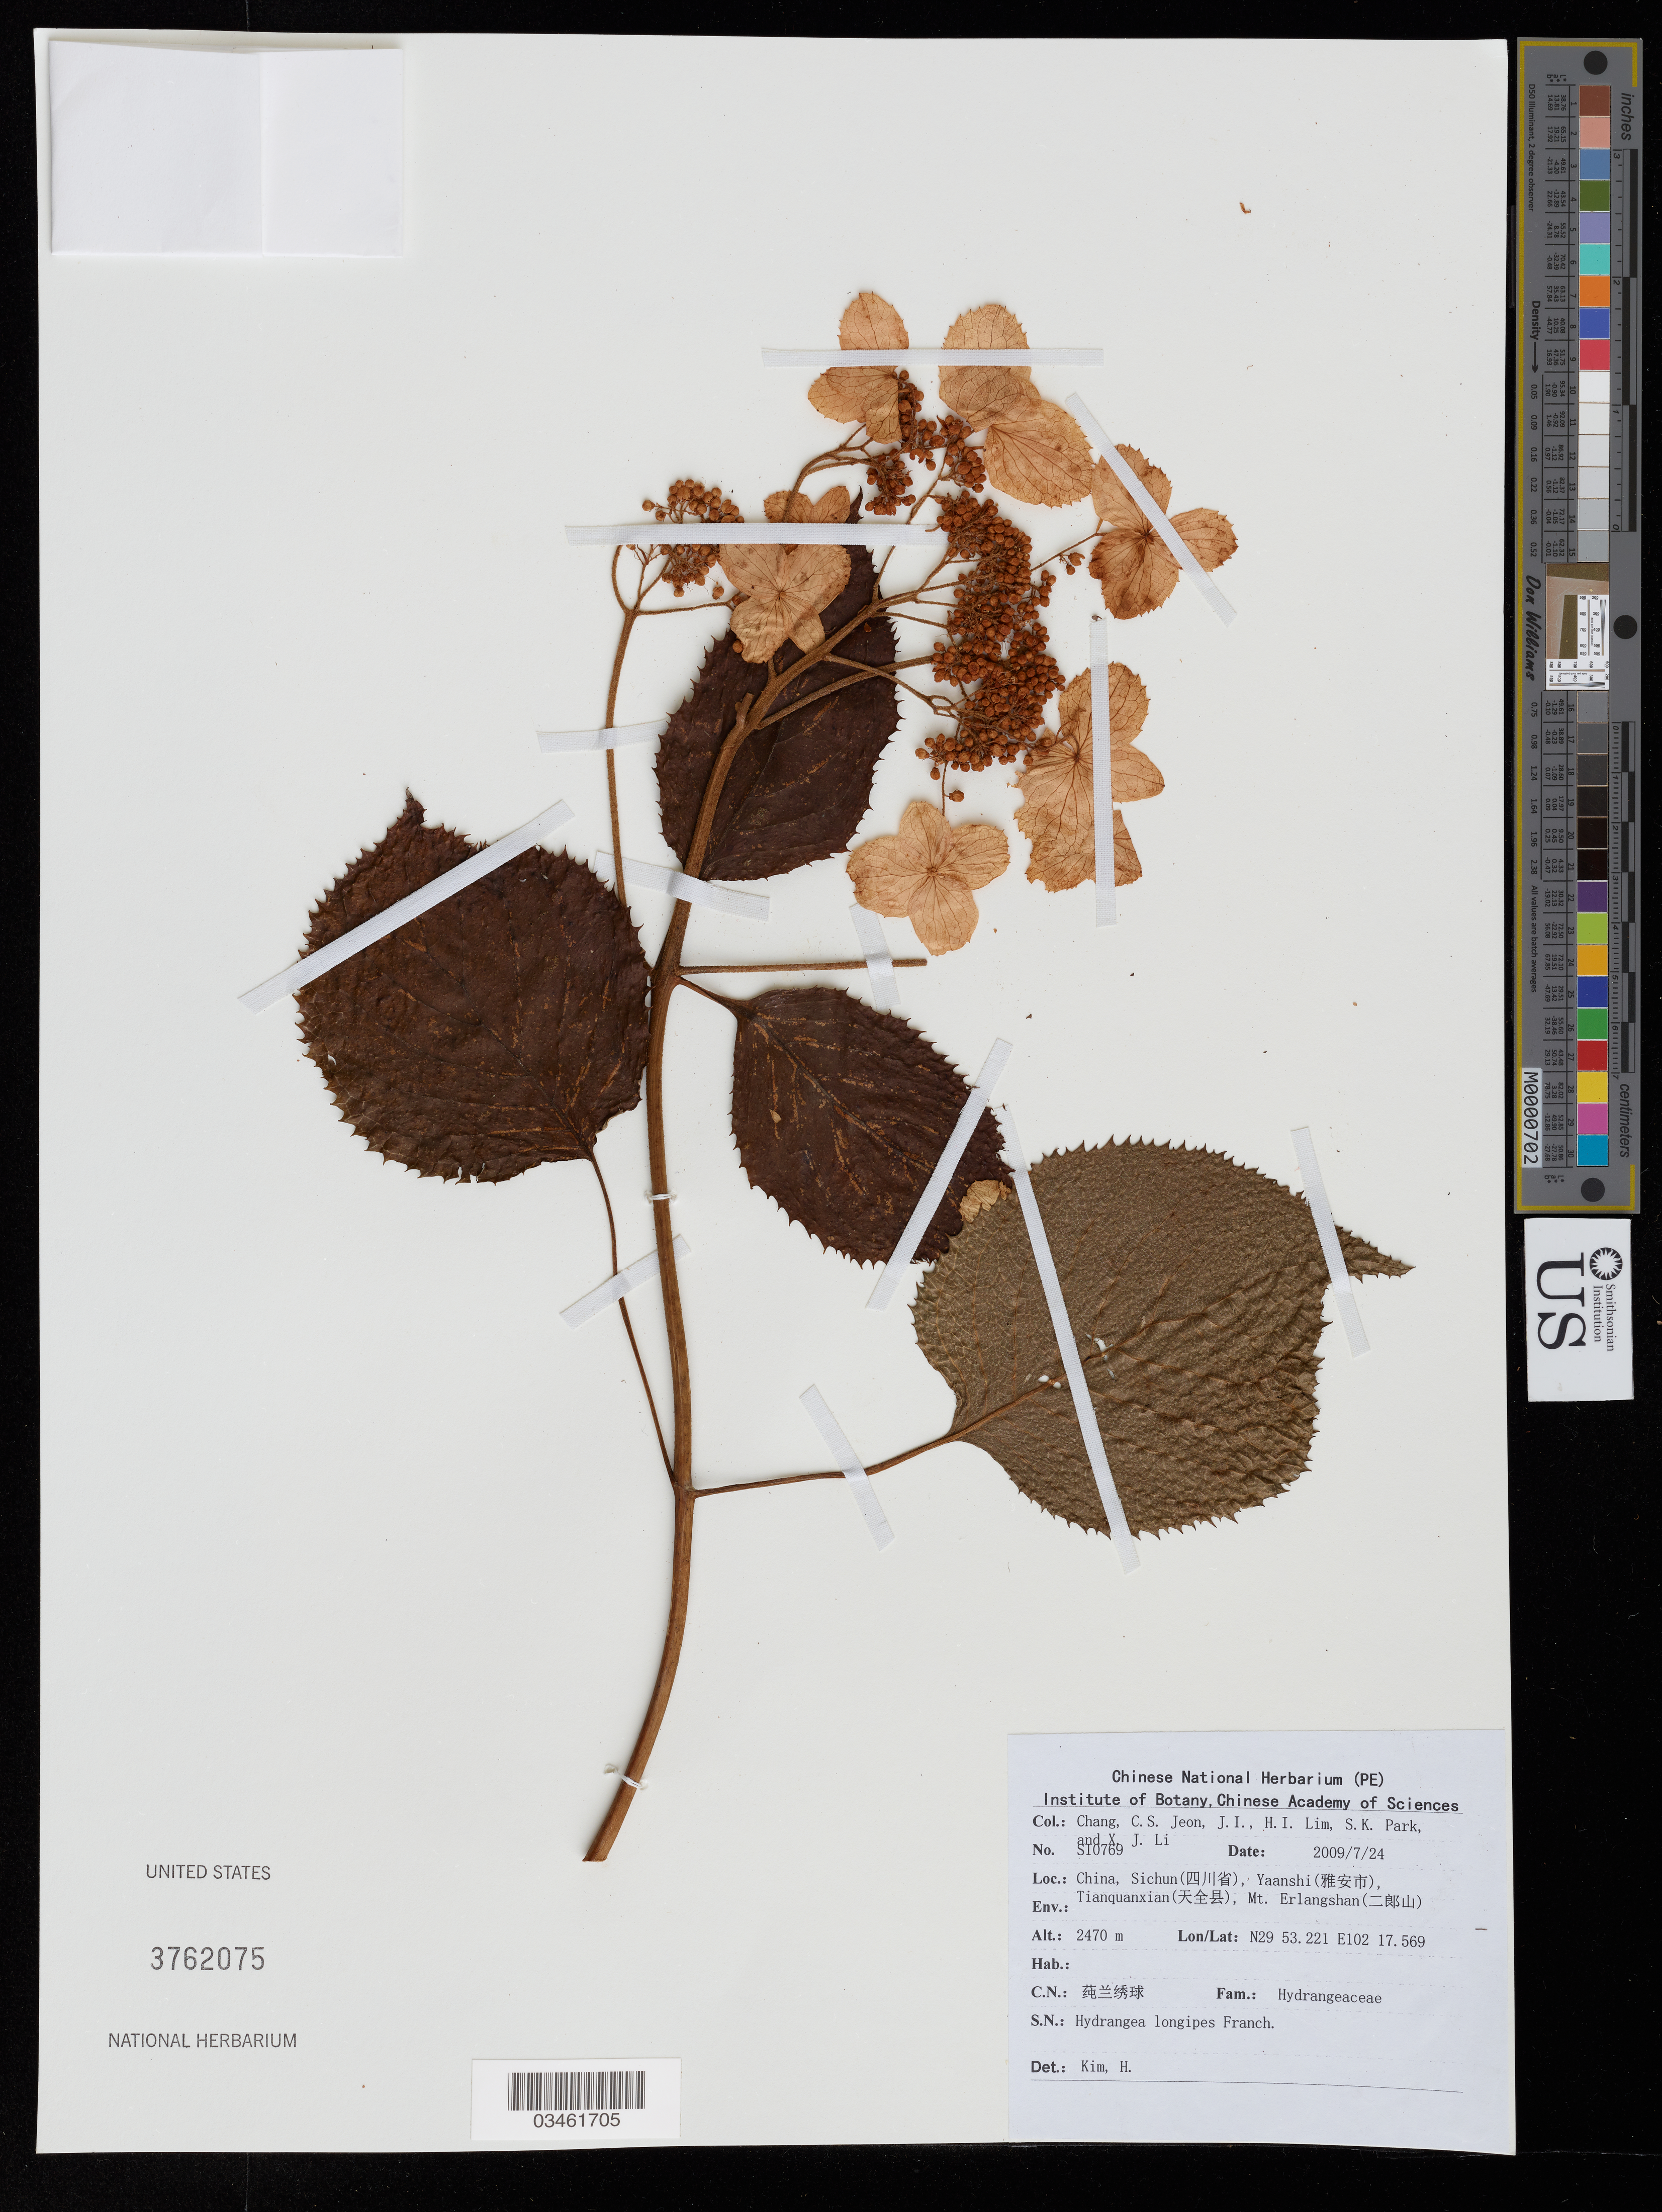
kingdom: Plantae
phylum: Tracheophyta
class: Magnoliopsida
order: Cornales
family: Hydrangeaceae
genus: Hydrangea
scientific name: Hydrangea longipes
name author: Franch.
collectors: C. S. Chang, J. Jeon, H. Lim, S. Park & X. Li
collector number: S10769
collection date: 2009-07-24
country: China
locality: Sichun (X), Yaanshi (X), Tianquanxian (X), Mt. Erlangshan (X).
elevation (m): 2470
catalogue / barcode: US 3762075